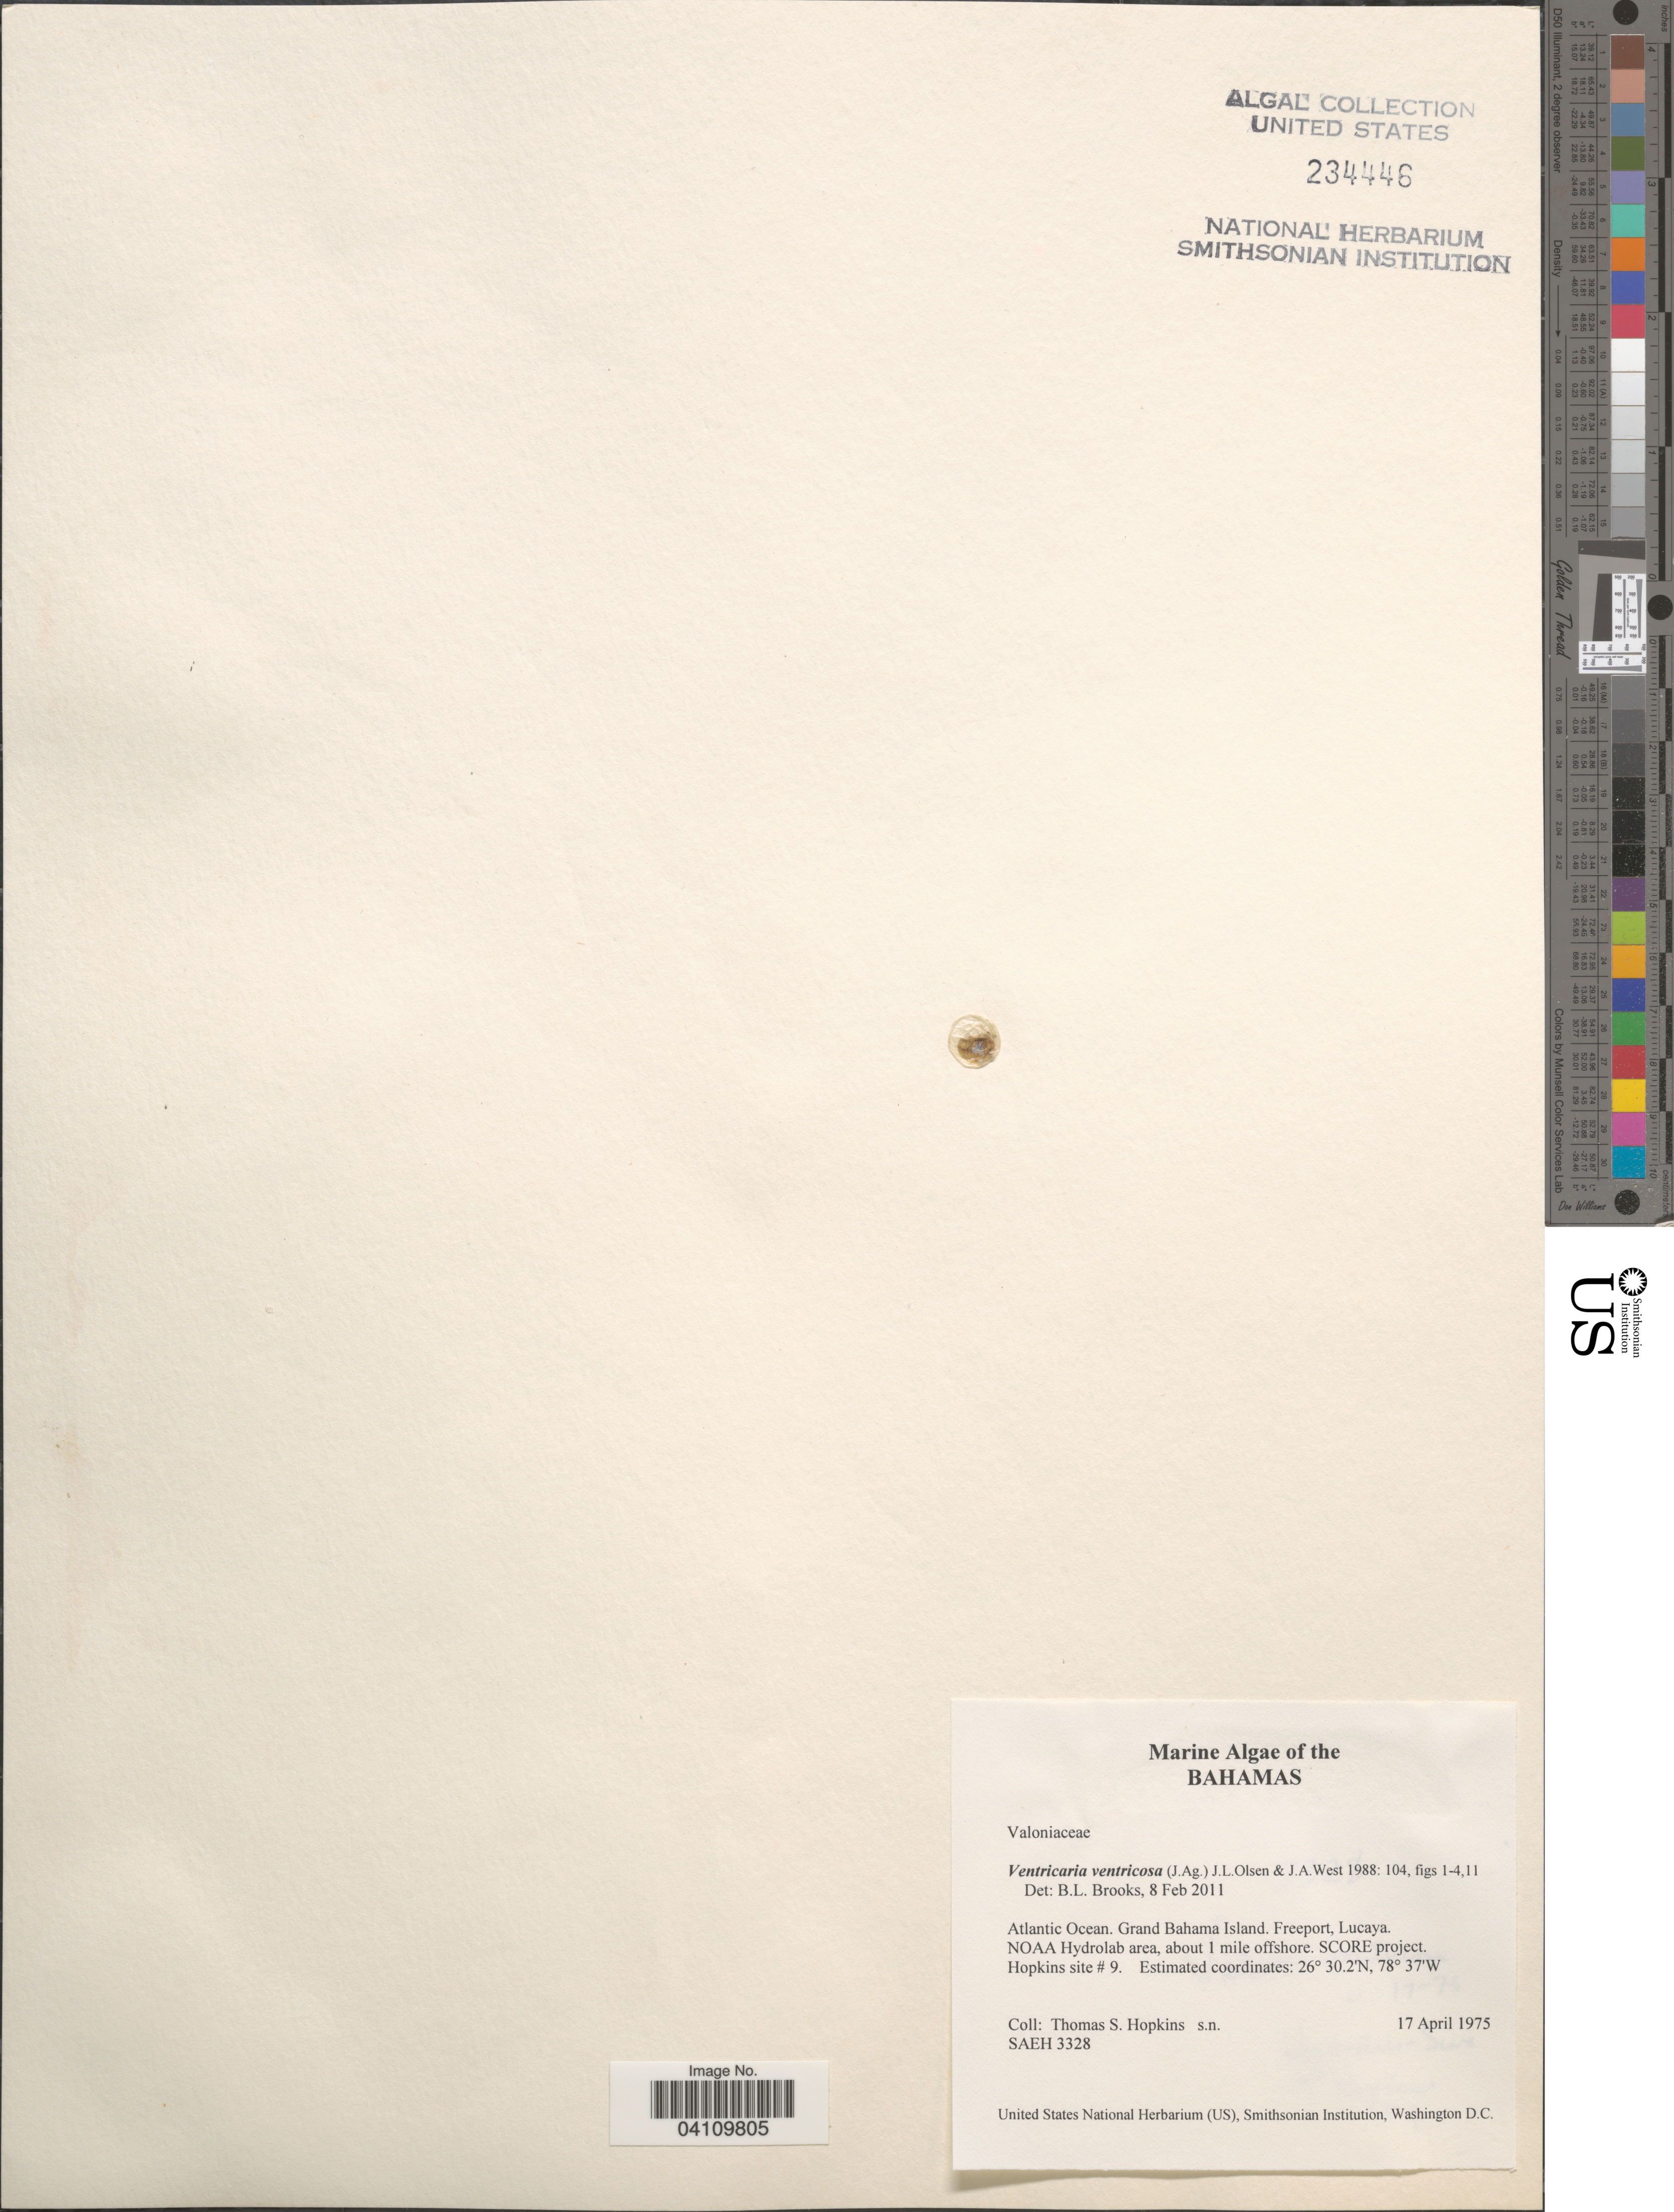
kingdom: Plantae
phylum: Chlorophyta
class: Ulvophyceae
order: Siphonocladales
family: Valoniaceae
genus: Valonia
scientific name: Valonia ventricosa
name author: J. Agardh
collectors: T. Hopkins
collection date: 1975-04-17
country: Bahamas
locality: Atlantic Ocean. Grand Bahama Island. Freeport, Lucaya. NOAA Hydrolab area, about 1 mile offshore. SCORE project. Hopkins site # 9.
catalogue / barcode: US 234446